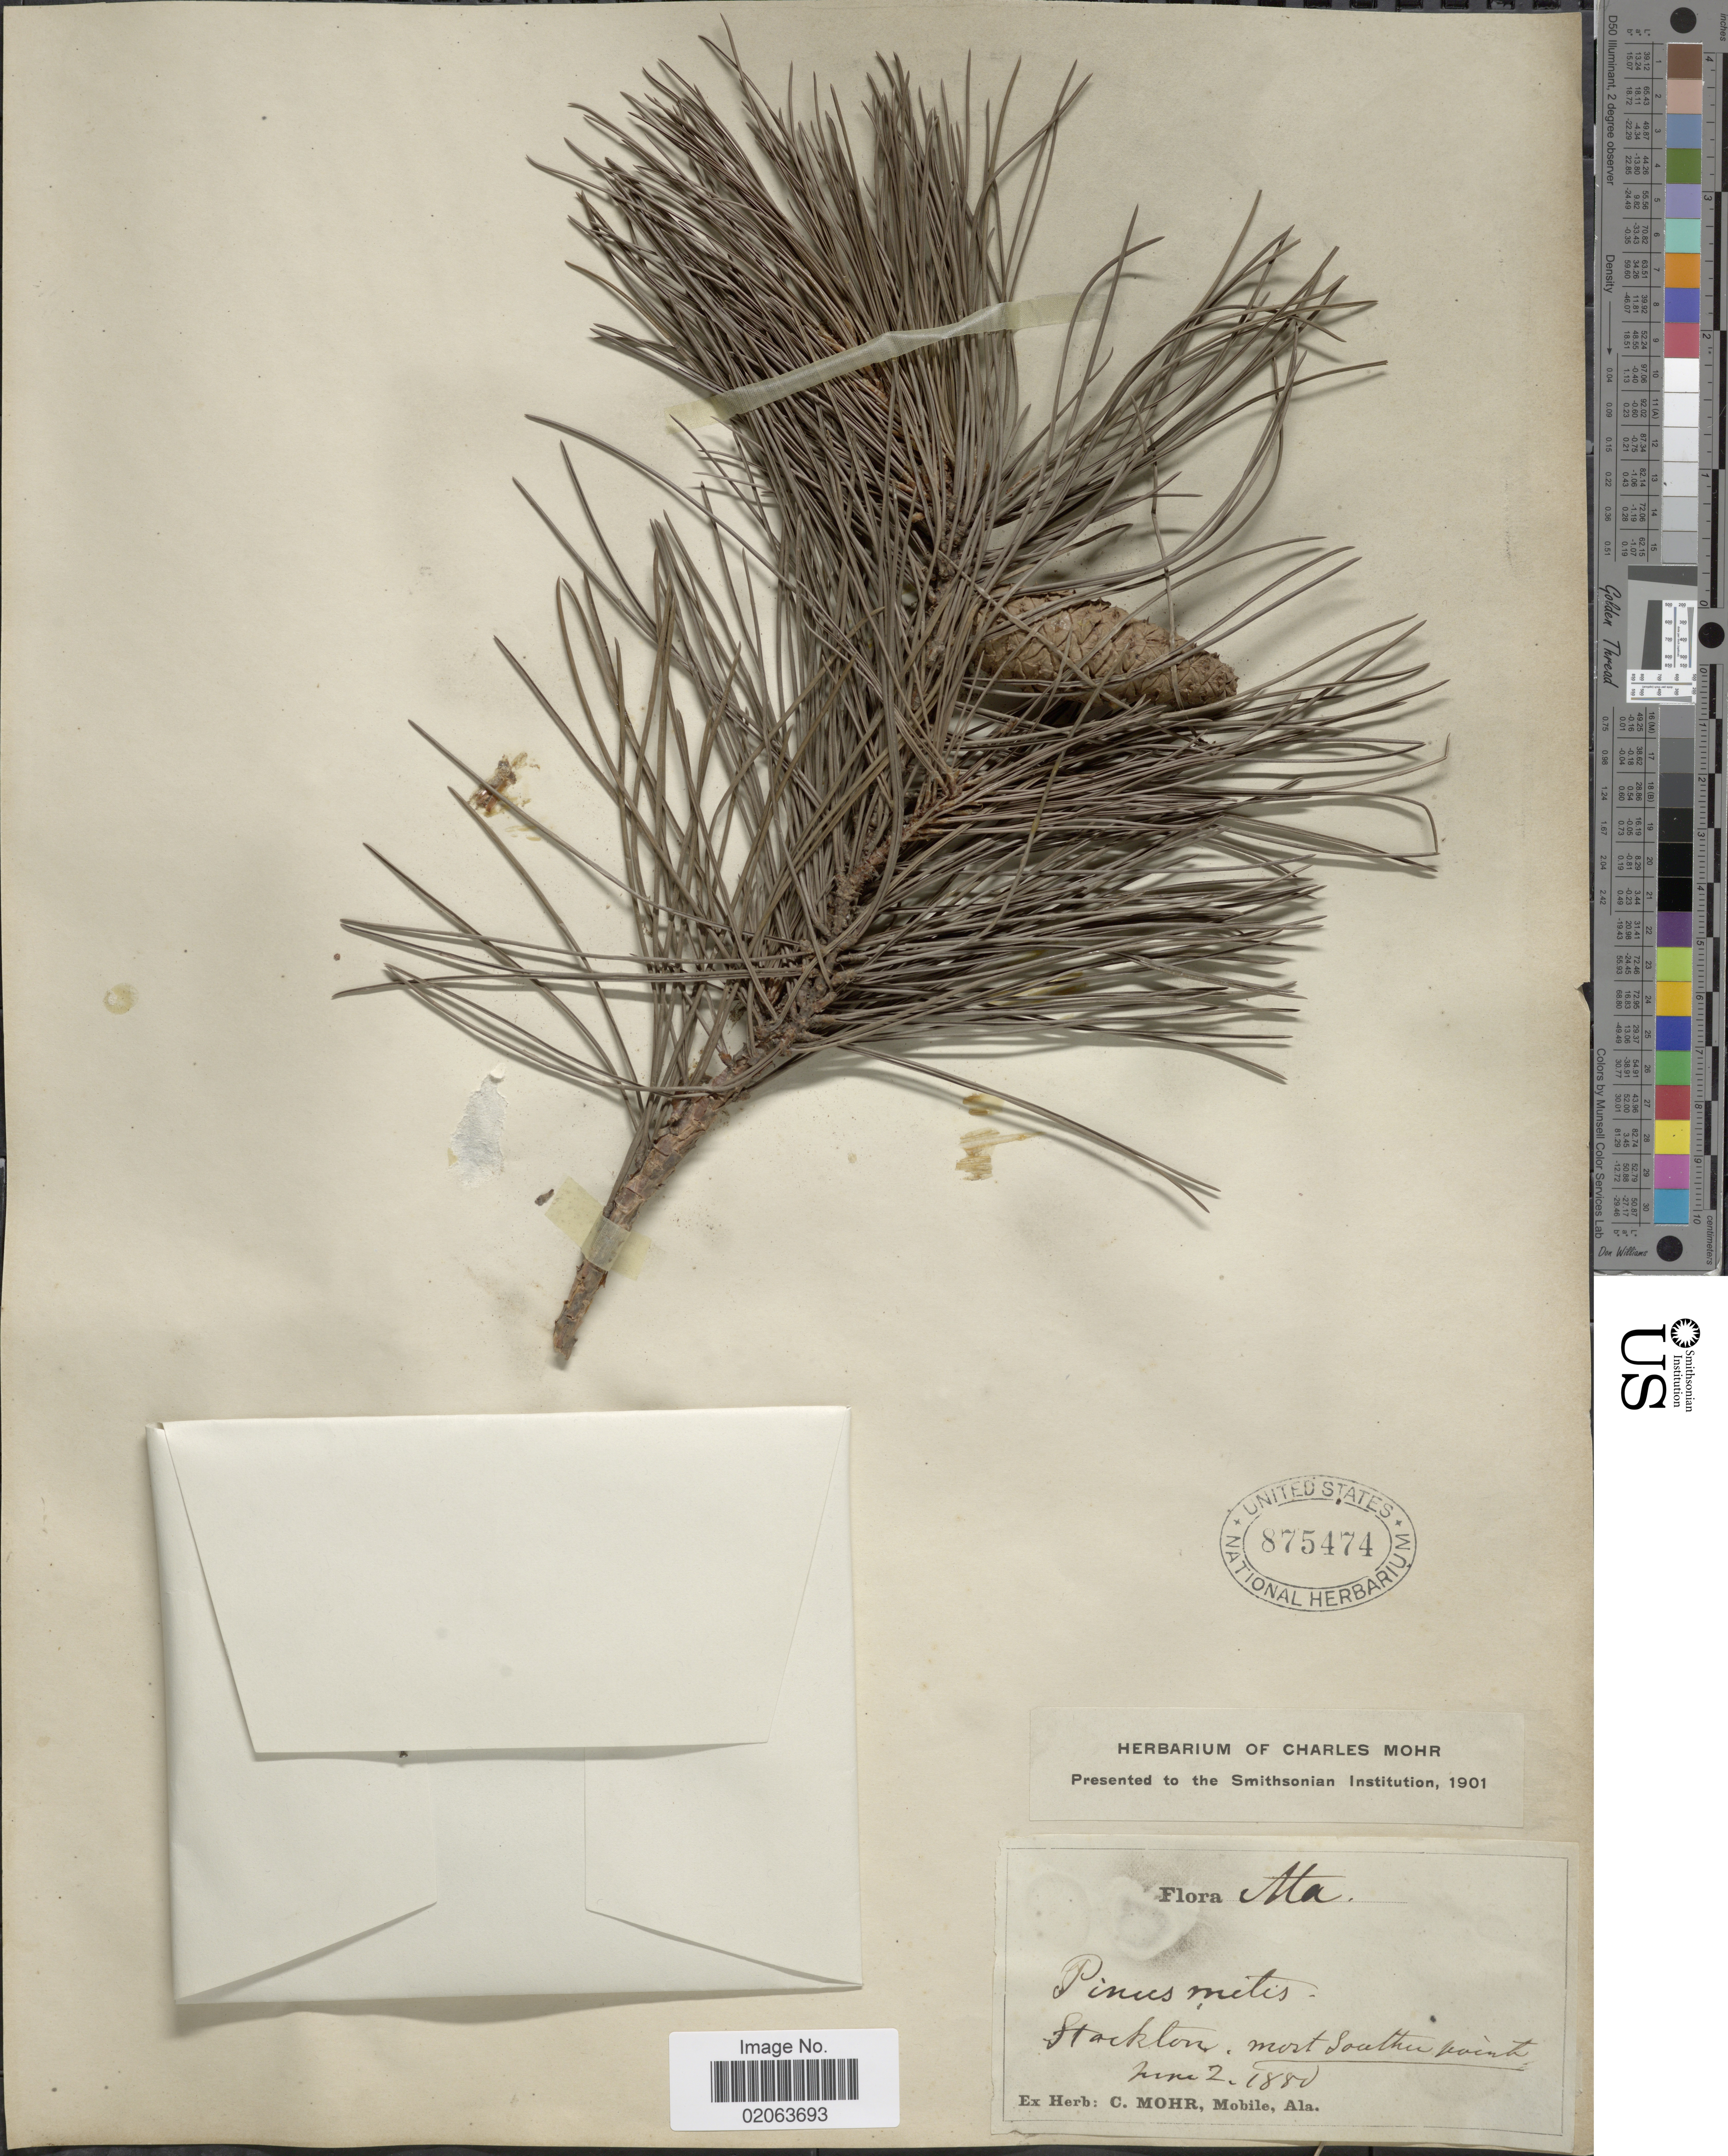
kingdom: Plantae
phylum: Tracheophyta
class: Pinopsida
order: Pinales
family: Pinaceae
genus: Pinus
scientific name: Pinus echinata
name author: Mill.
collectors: ex herb. C. Mohr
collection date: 1880-06-02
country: United States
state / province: Massachusetts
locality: Ma. Stockton, most Southern point.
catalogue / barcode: US 875474